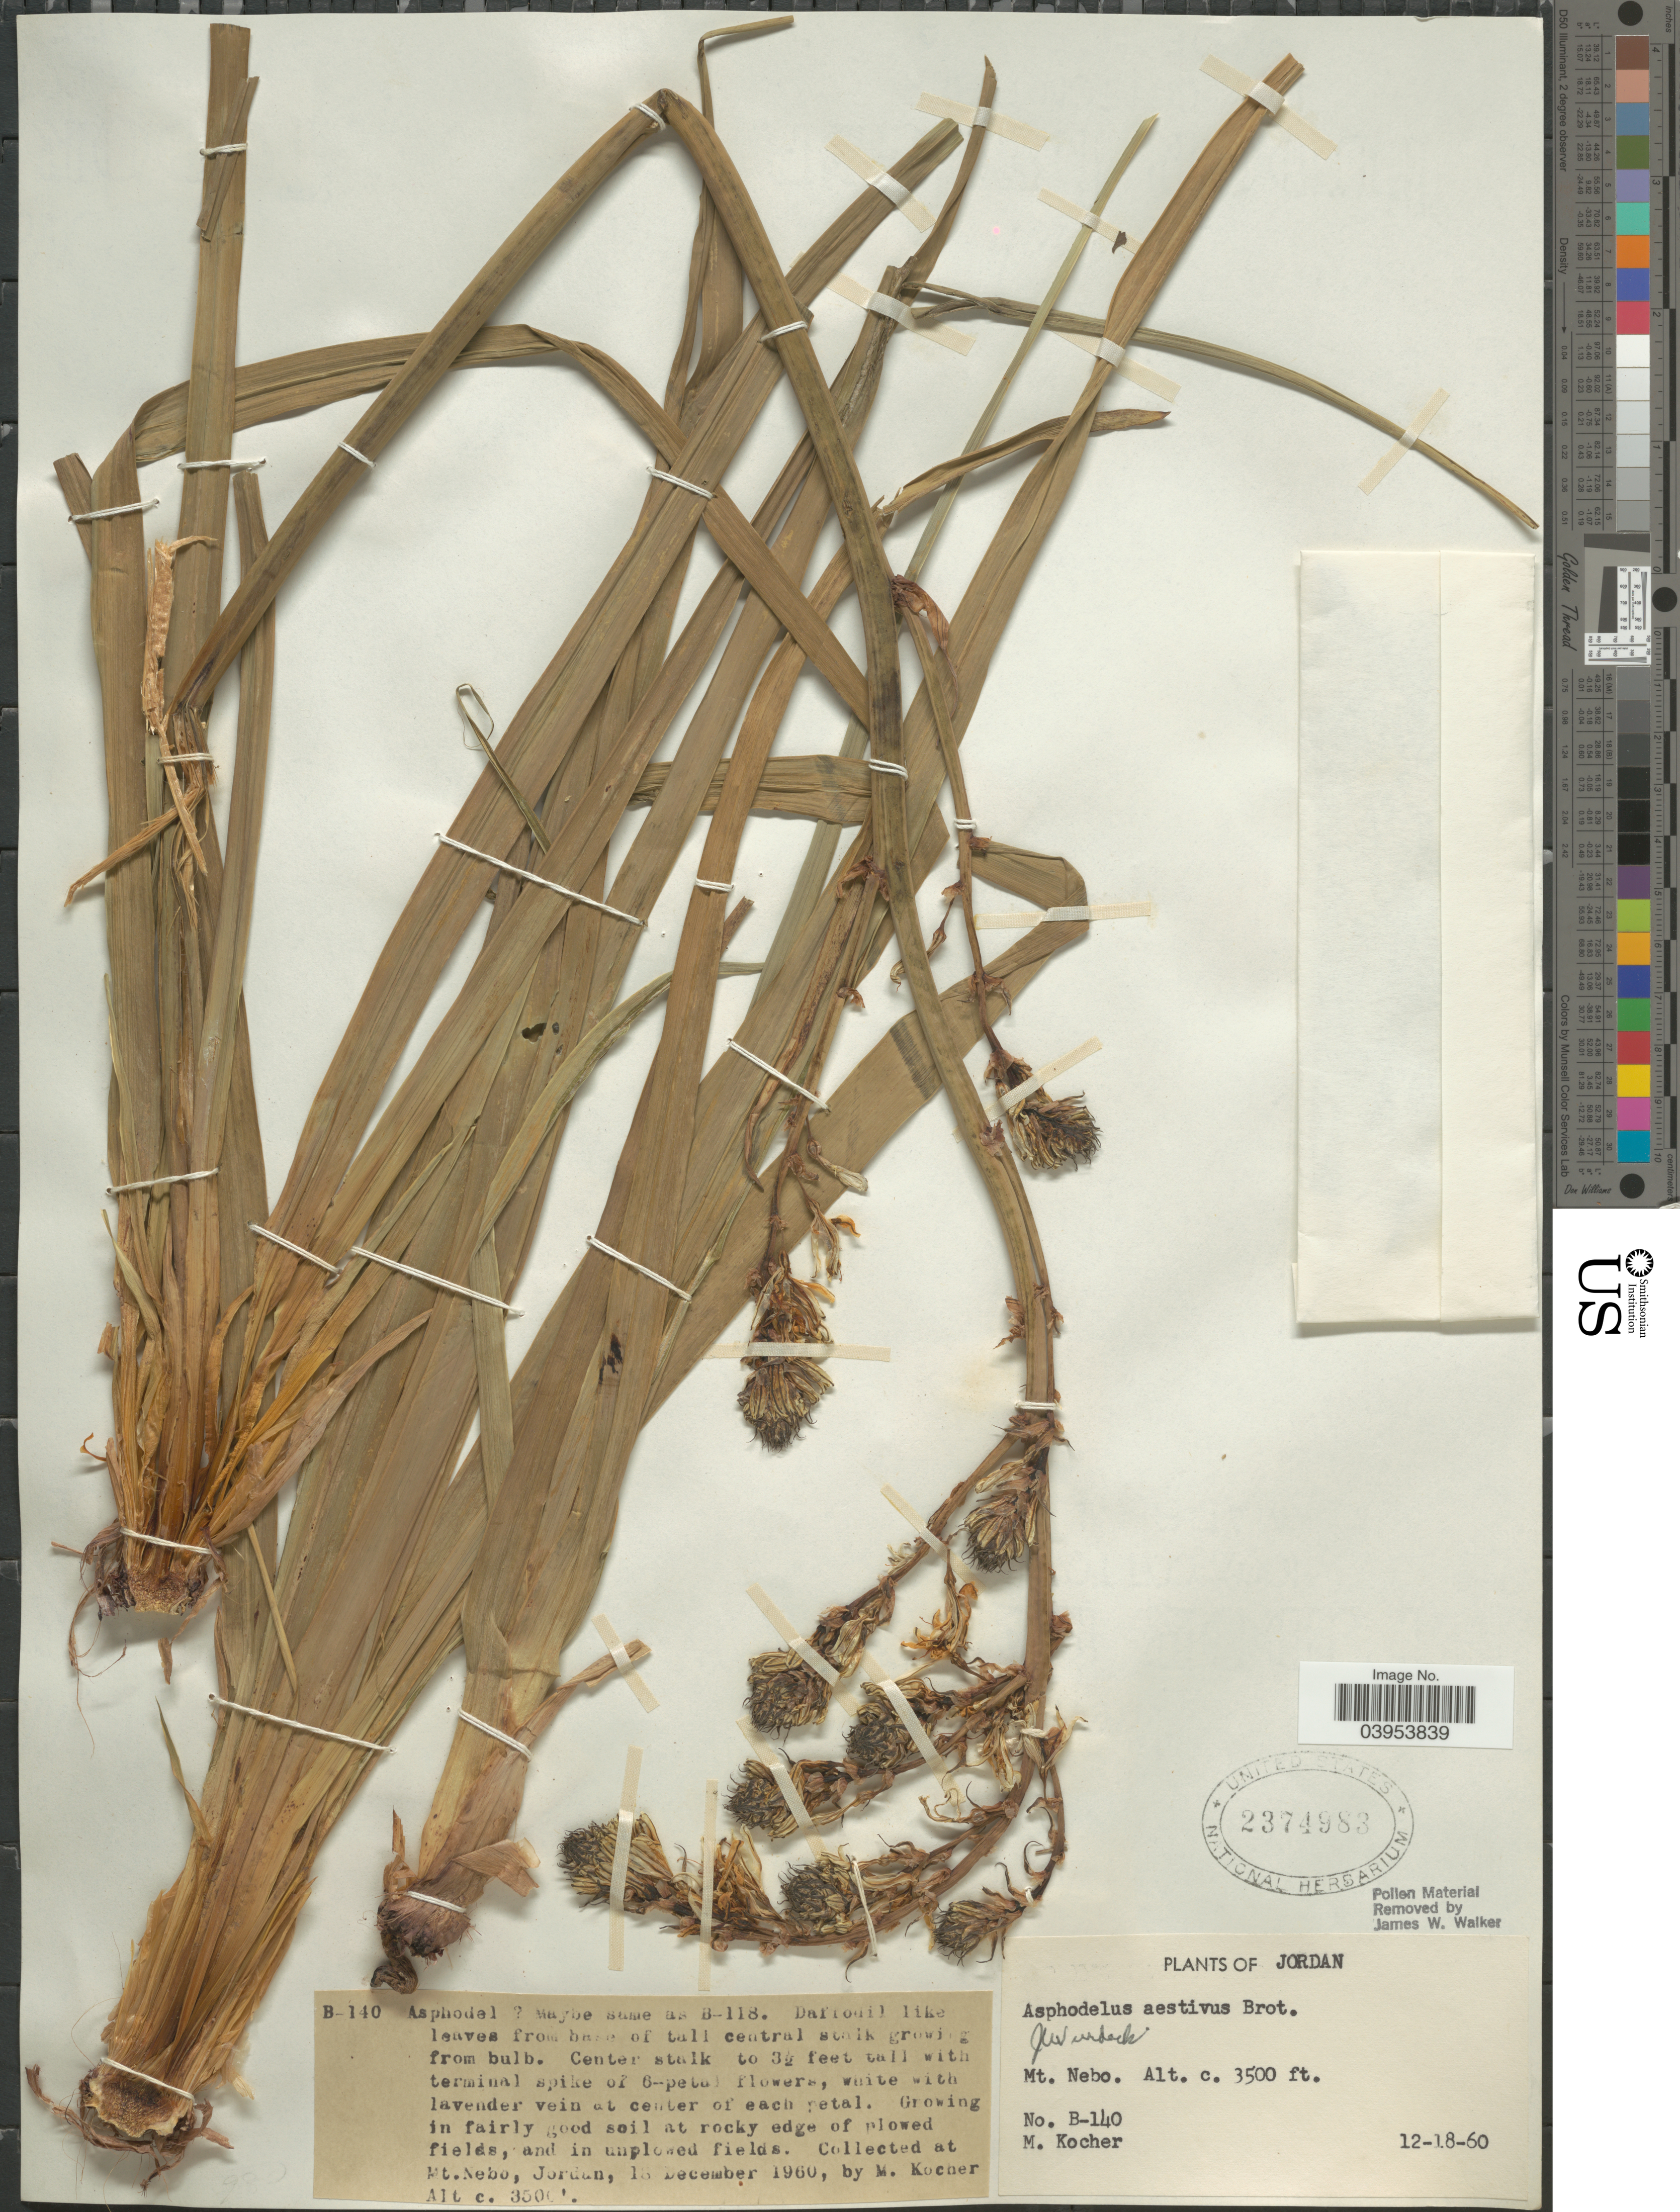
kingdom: Plantae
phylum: Tracheophyta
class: Liliopsida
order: Asparagales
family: Asphodelaceae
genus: Asphodelus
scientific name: Asphodelus aestivus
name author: Brot.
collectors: M. Kocher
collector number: B-140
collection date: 1960-12-18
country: Jordan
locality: Mt. Nebo.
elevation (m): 1067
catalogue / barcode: US 2374983